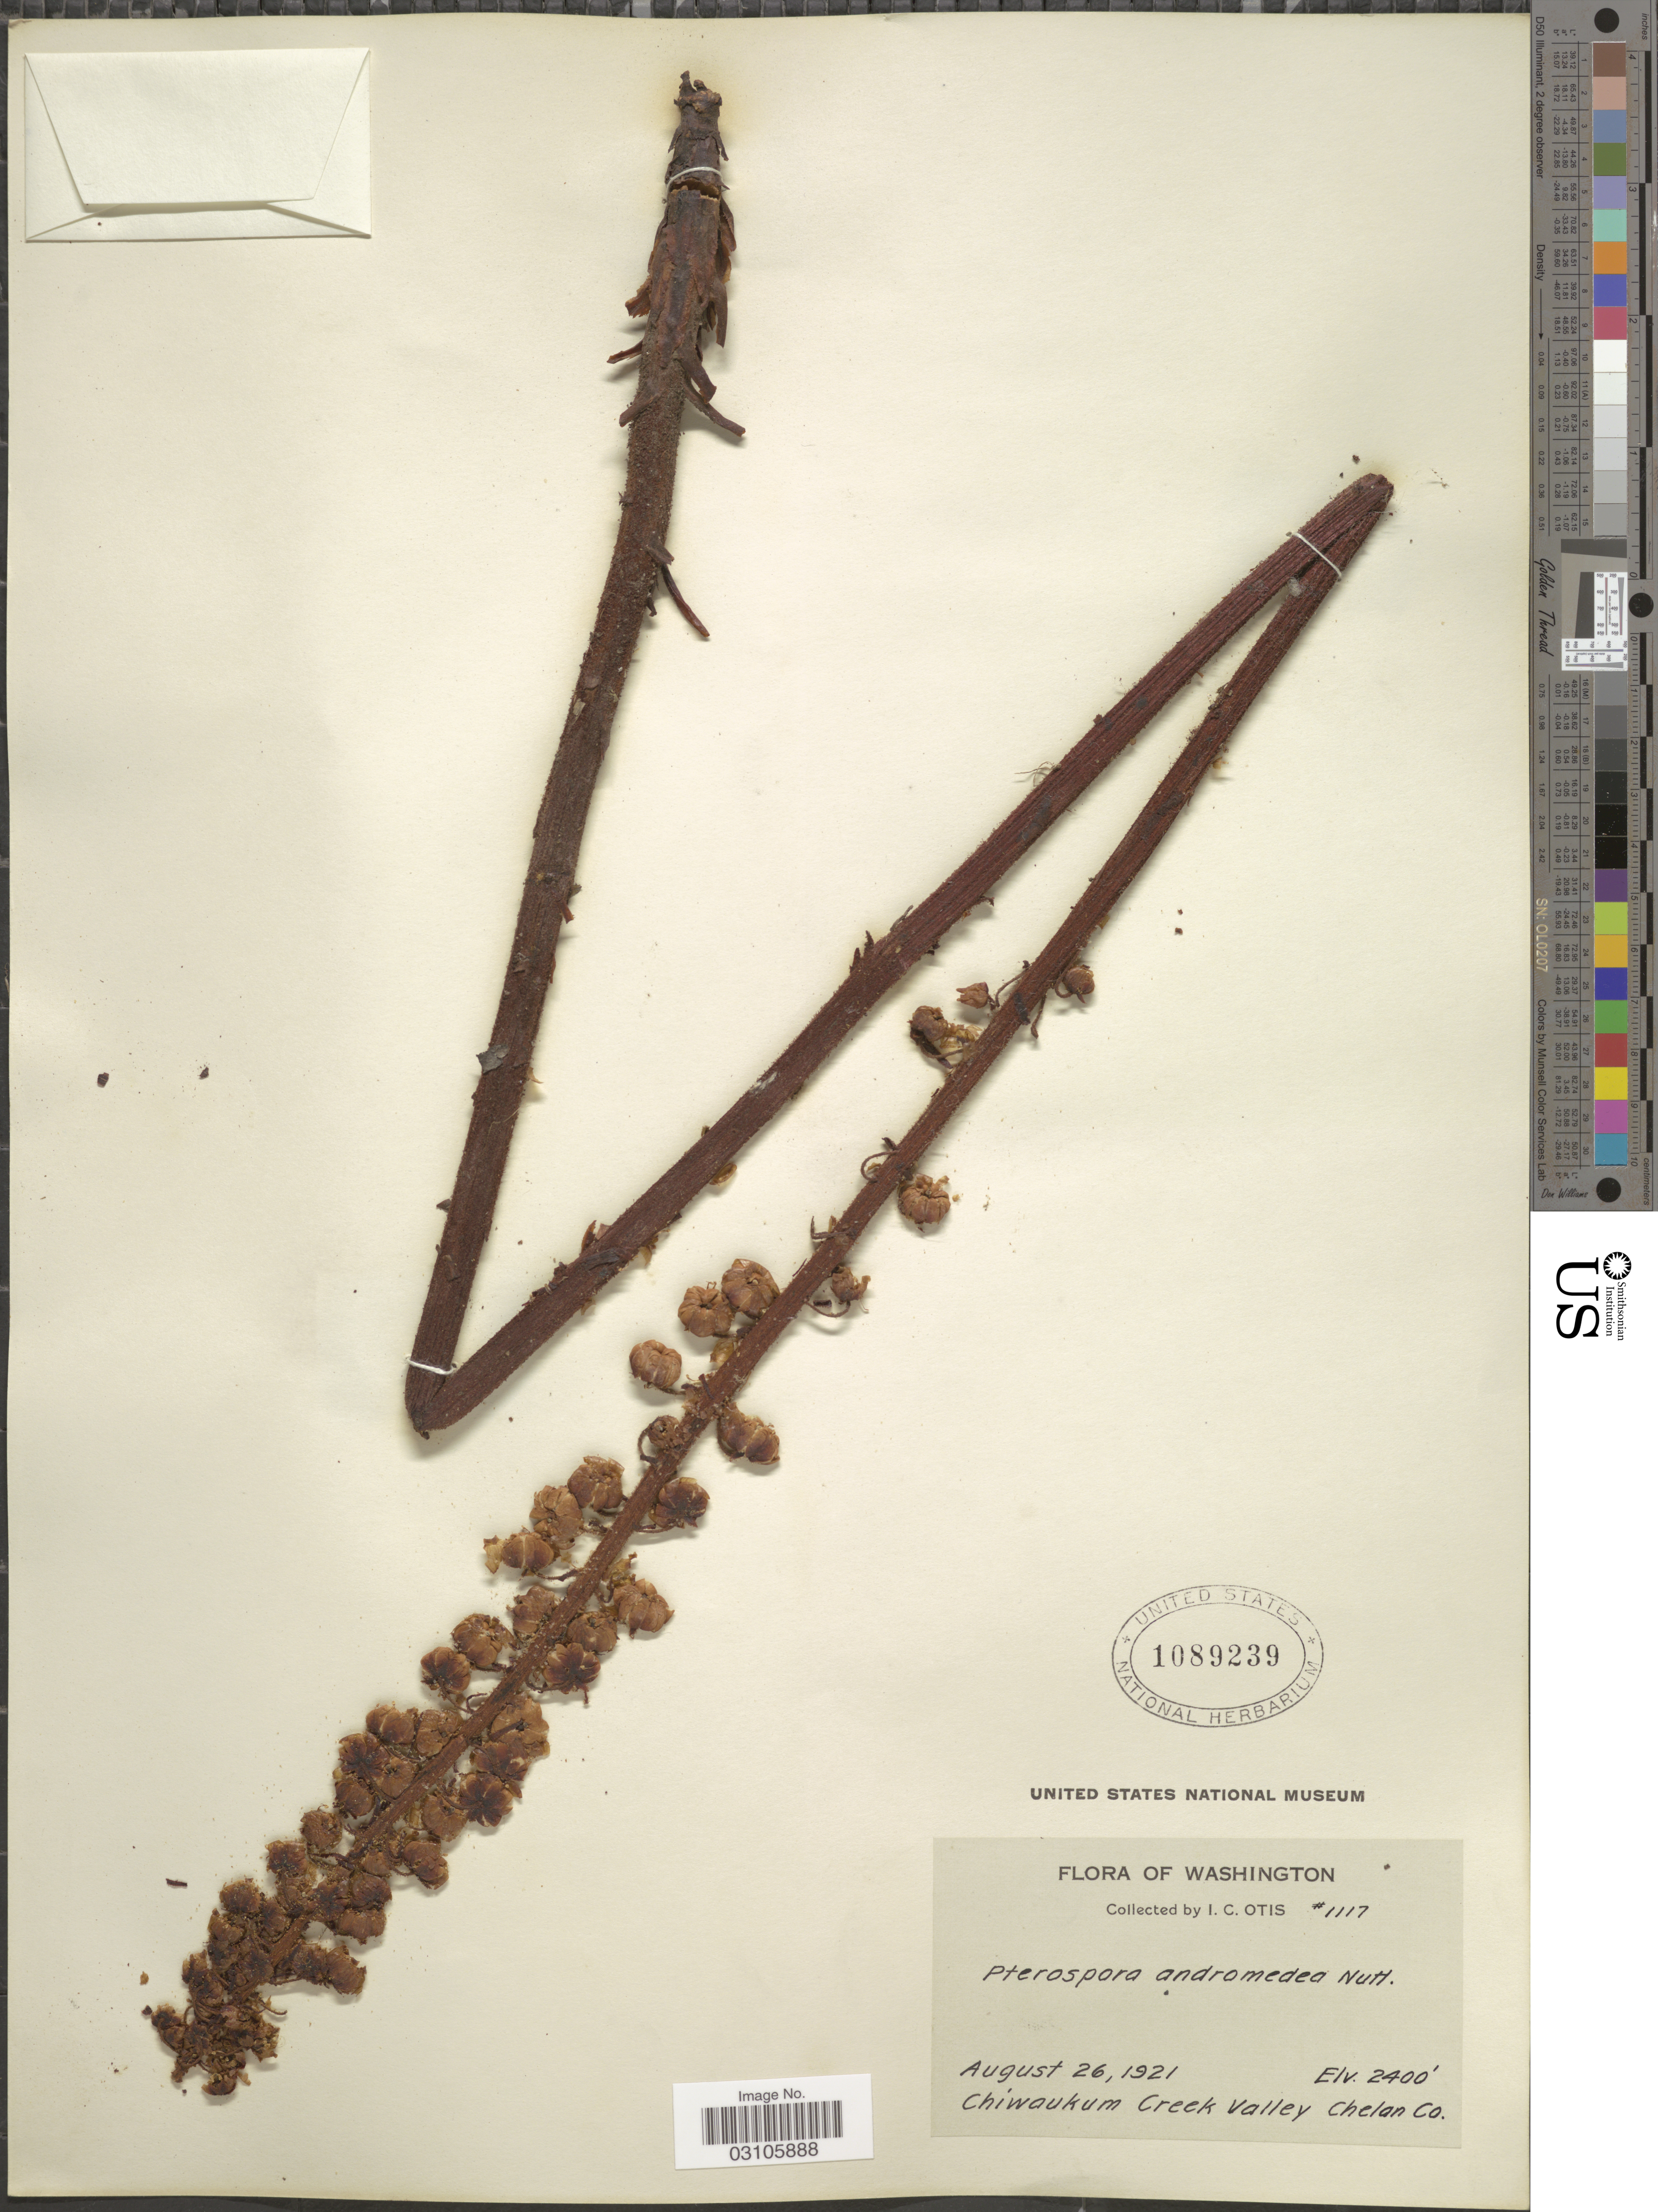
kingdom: Plantae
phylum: Tracheophyta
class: Magnoliopsida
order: Ericales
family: Ericaceae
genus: Pterospora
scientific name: Pterospora andromedea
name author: Nutt.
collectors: I. C. Otis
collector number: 1117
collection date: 1921-08-26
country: United States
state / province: Washington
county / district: Chelan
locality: Chiwaukum Creek Valley Chelan Co.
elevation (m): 732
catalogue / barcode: US 1089239